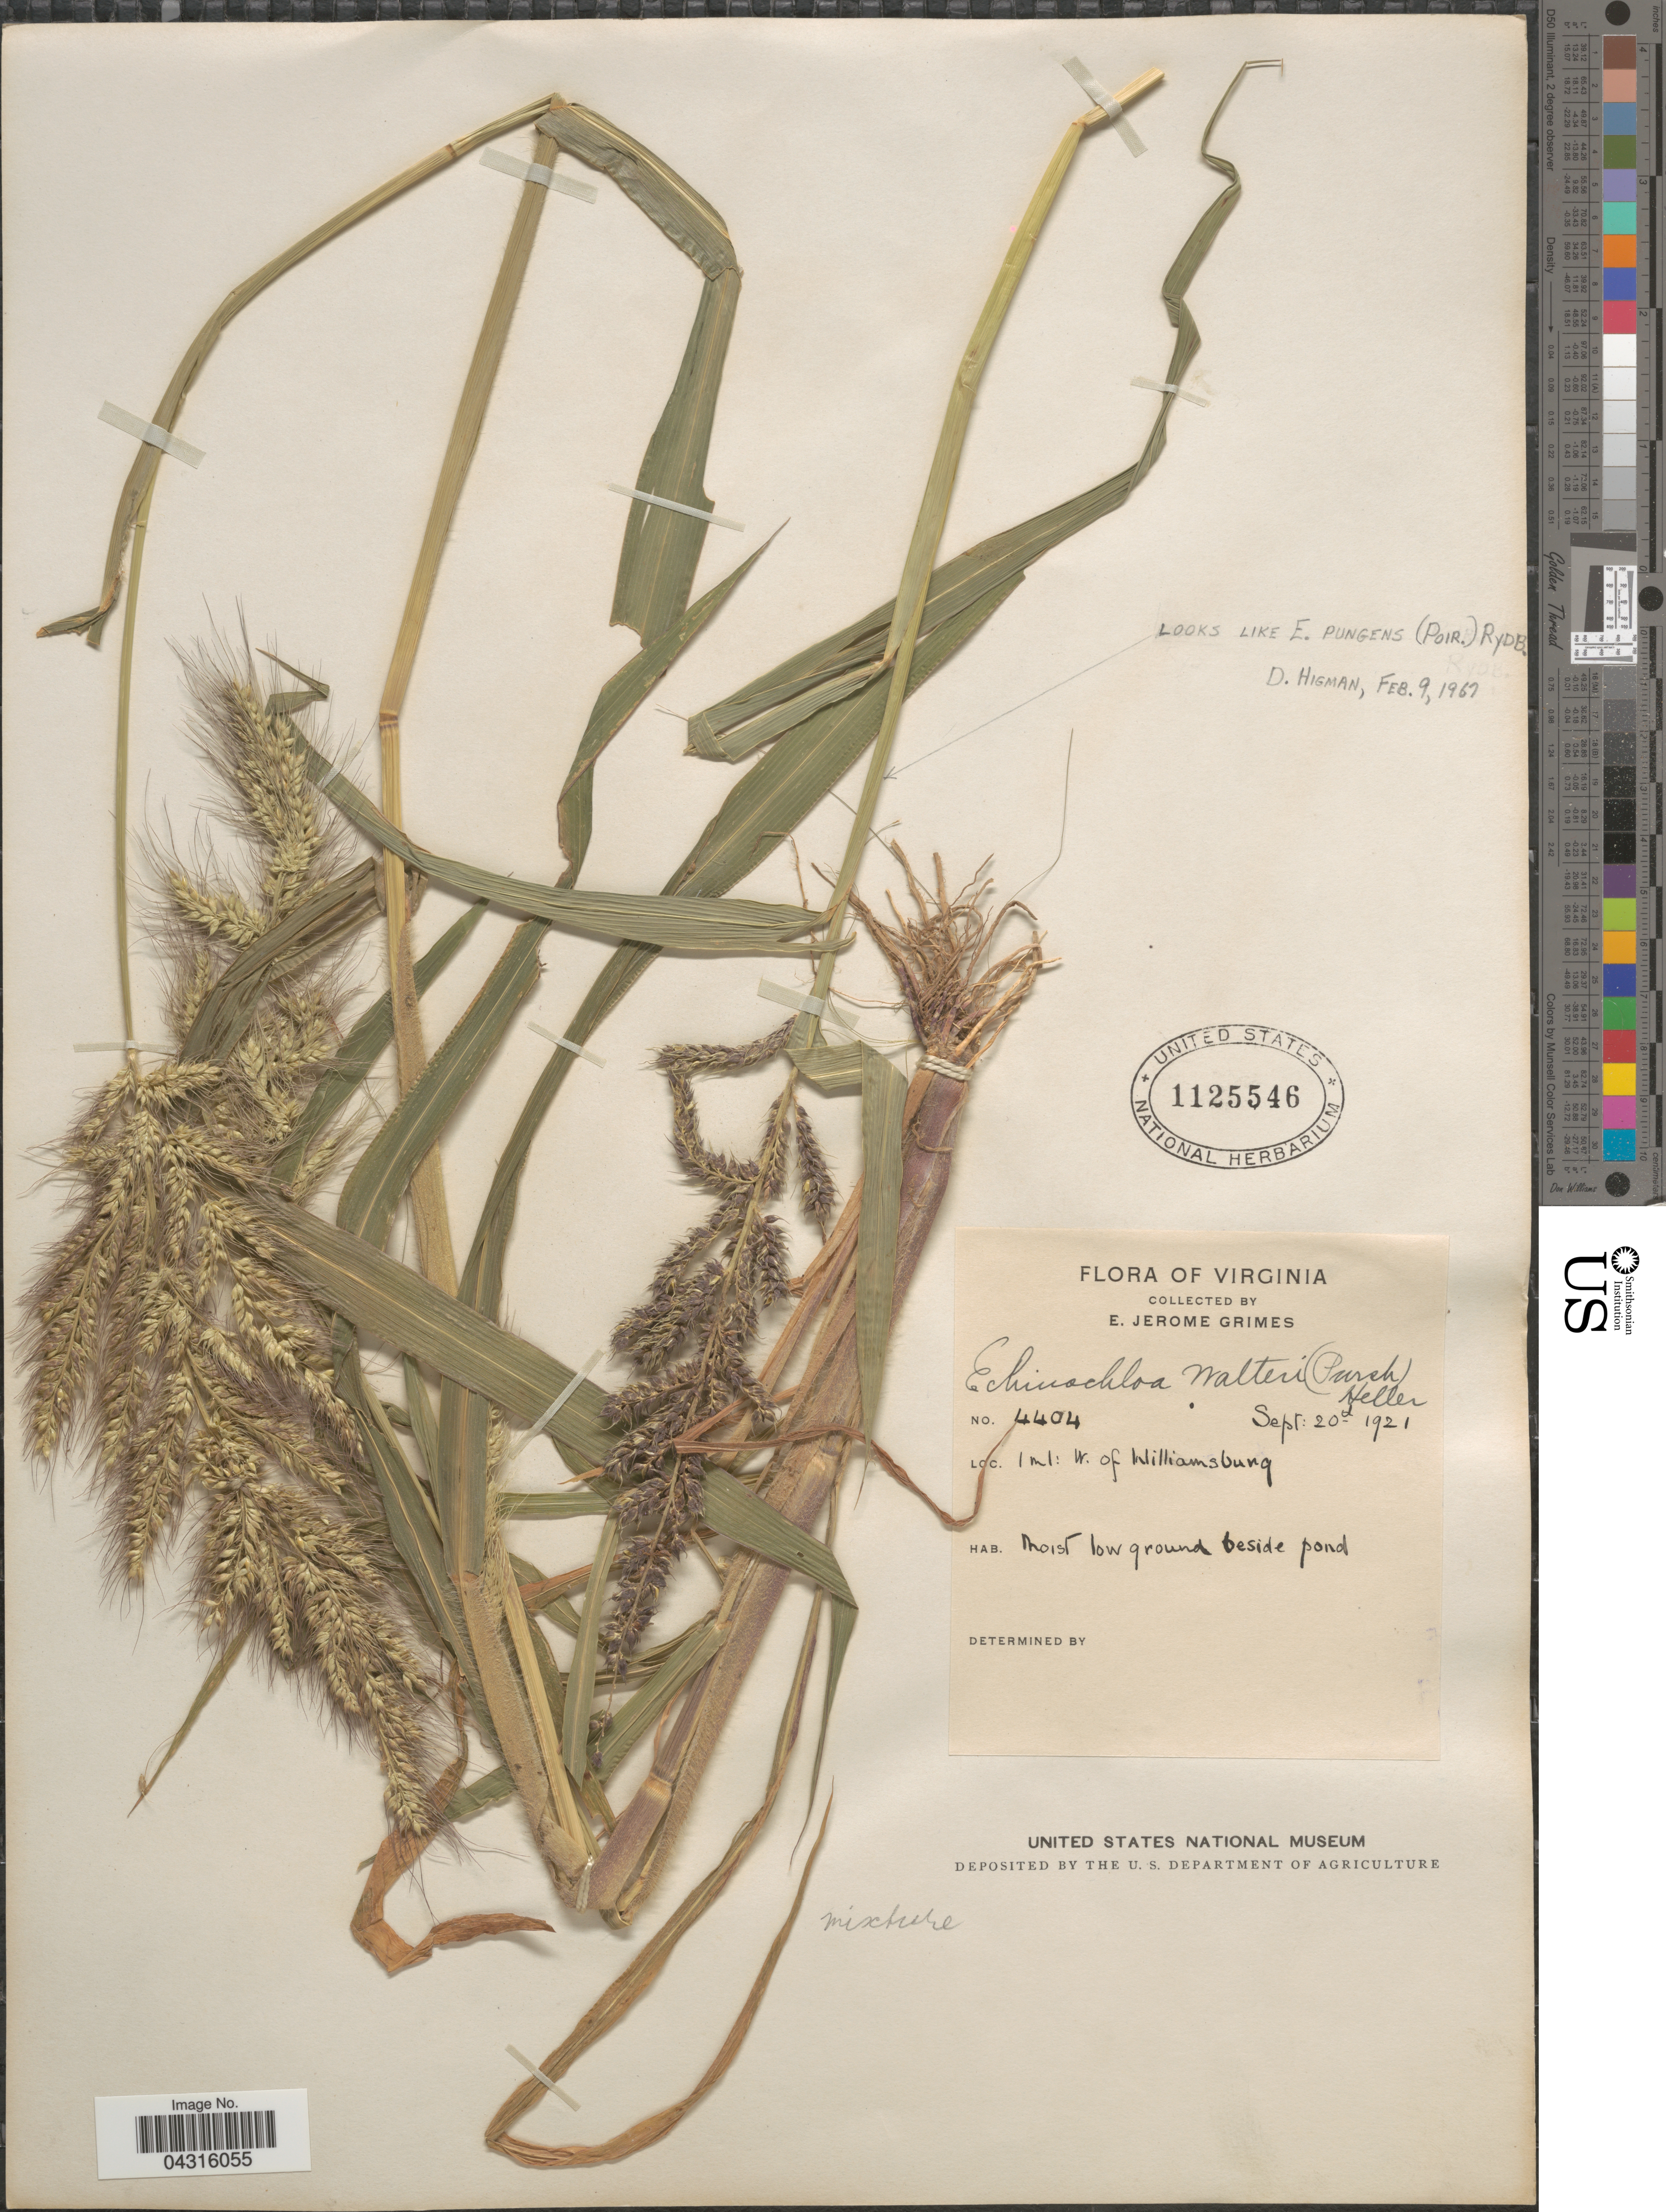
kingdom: Plantae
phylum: Tracheophyta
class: Liliopsida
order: Poales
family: Poaceae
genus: Echinochloa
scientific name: Echinochloa walteri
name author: (Pursh) A. Heller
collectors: E. J. Grimes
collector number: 4404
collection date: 1921-09-20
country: United States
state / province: Virginia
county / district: City of Williamsburg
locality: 1 ml: W. of Williamsburg.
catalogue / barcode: US 1125546